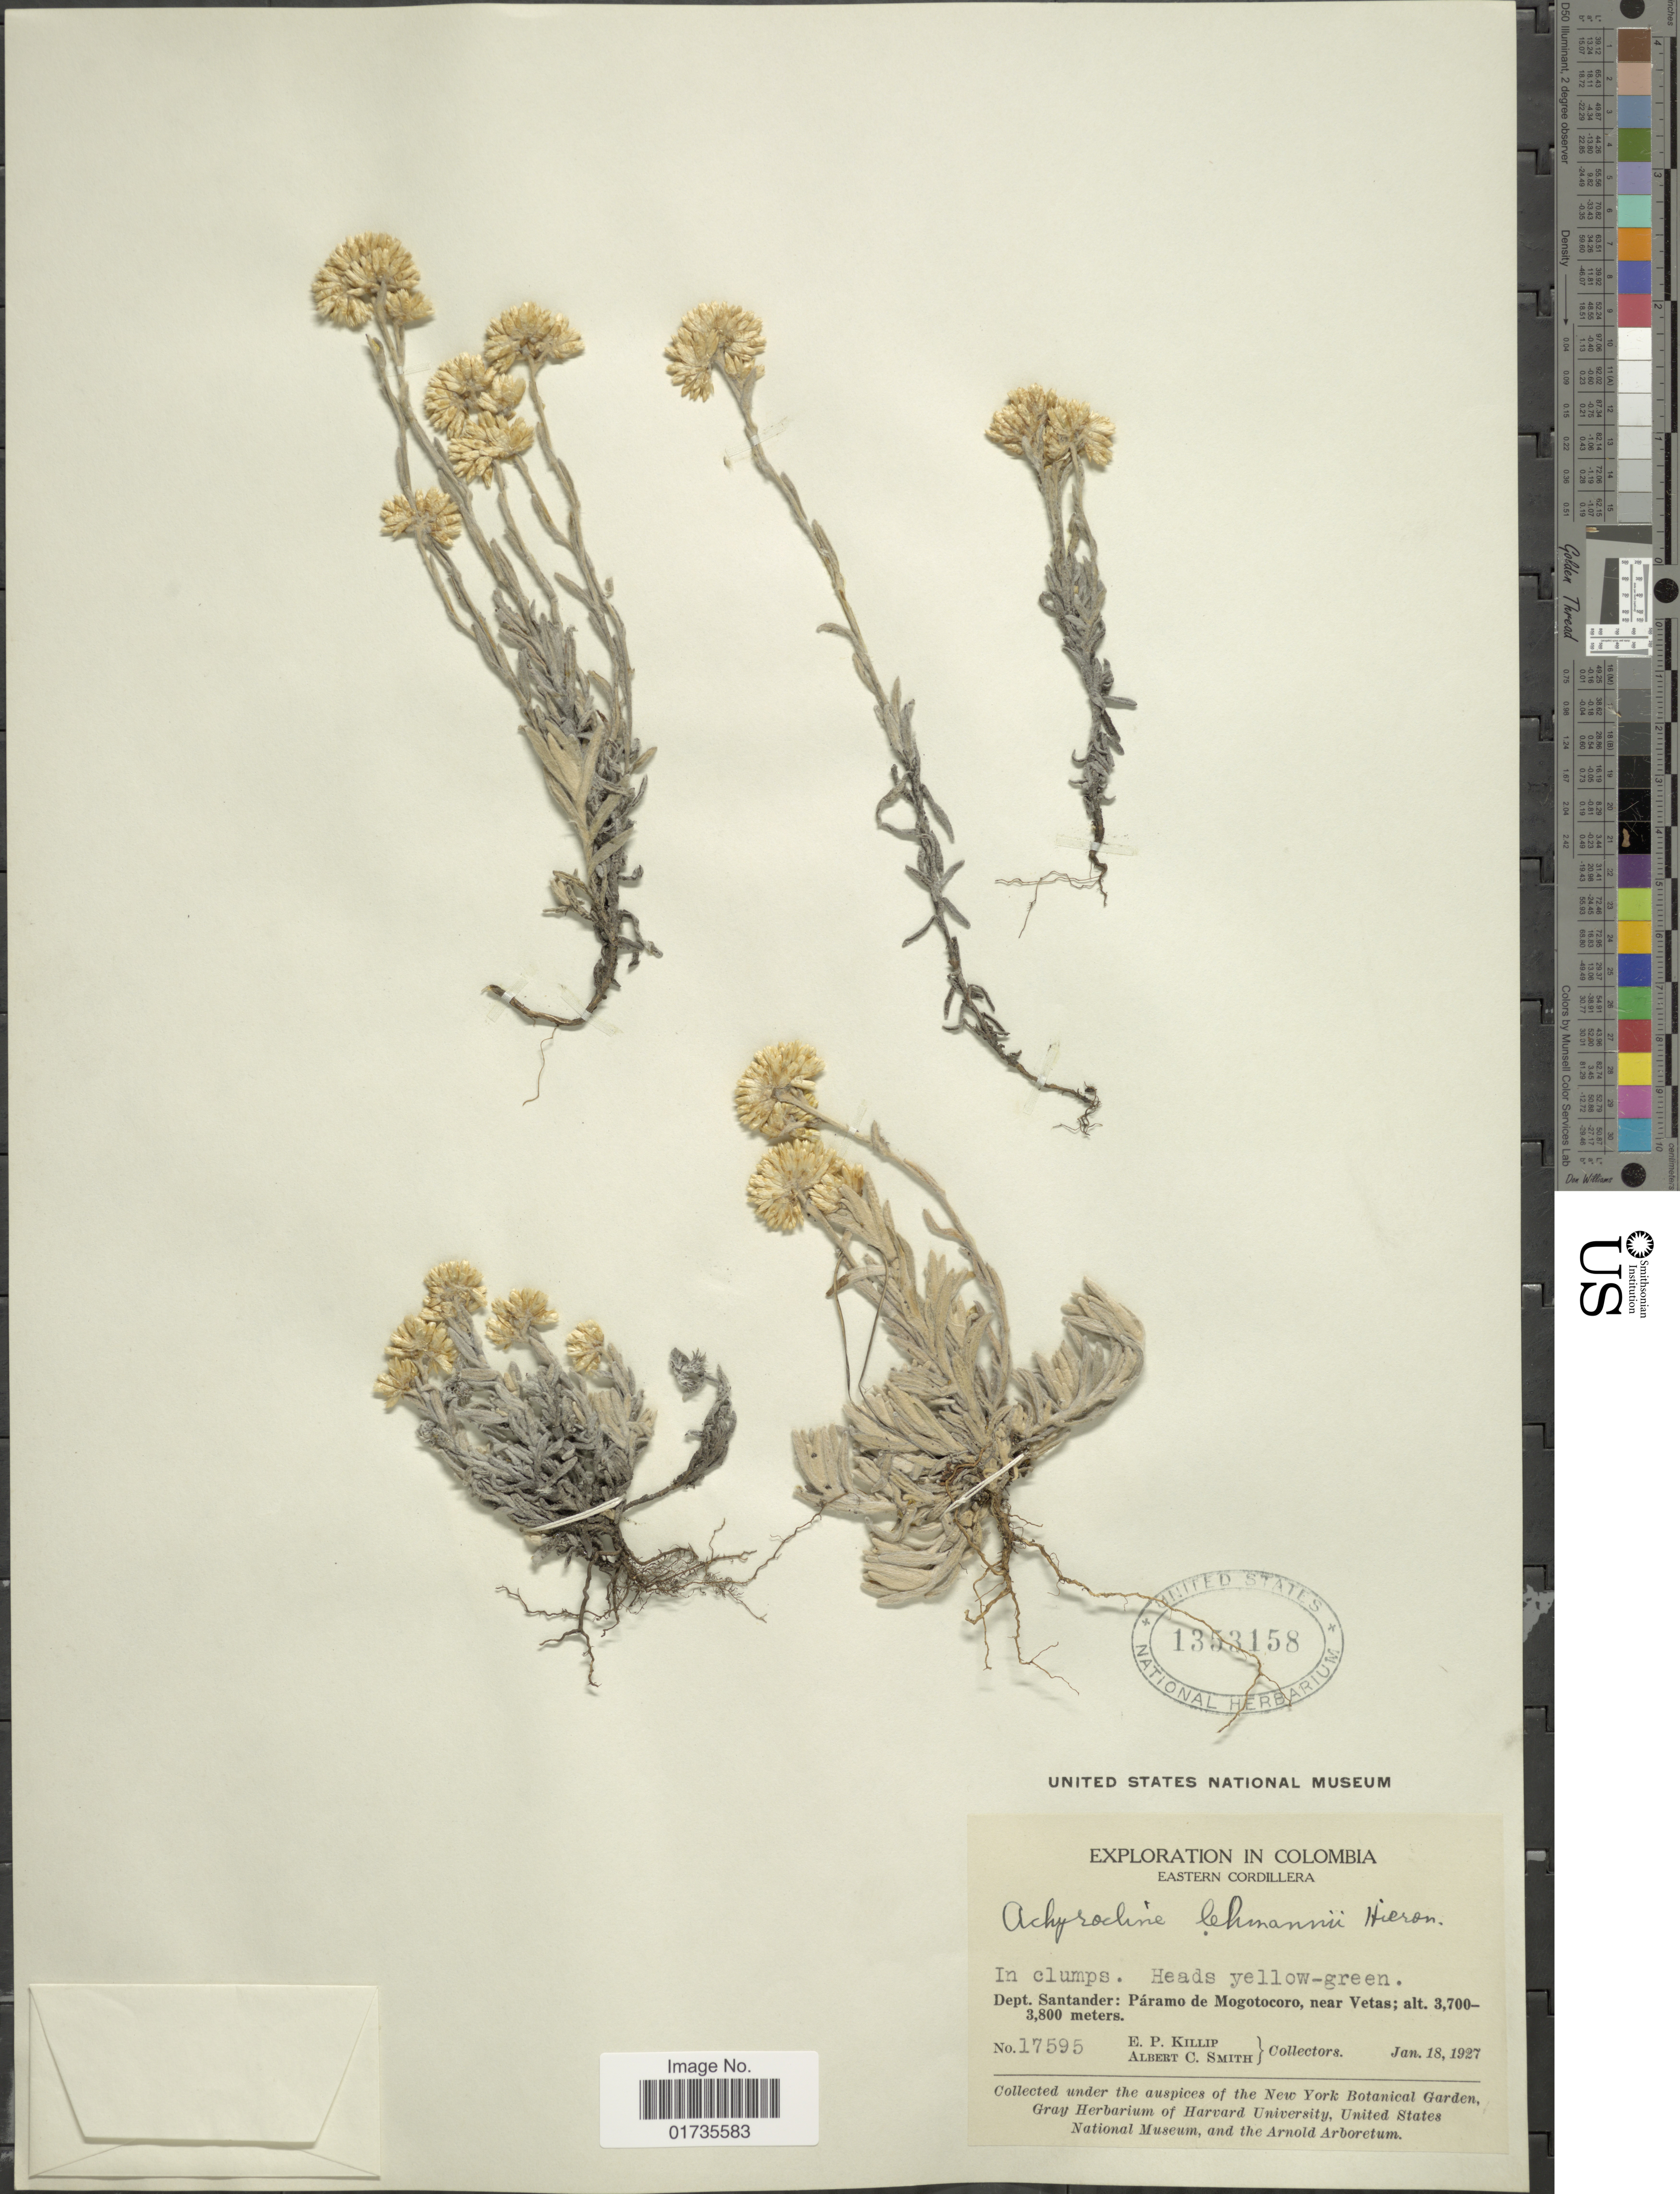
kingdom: Plantae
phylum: Tracheophyta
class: Magnoliopsida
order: Asterales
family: Asteraceae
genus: Achyrocline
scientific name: Achyrocline lehmanni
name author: Hieron.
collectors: E. P. Killip & A. C. Smith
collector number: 17595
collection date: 1927-01-18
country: Colombia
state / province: Santander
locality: Colombia, Eastern Cordillera. Dept. Santander: Paramo de Mogotocoro, near Vetas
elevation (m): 3700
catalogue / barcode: US 1353158